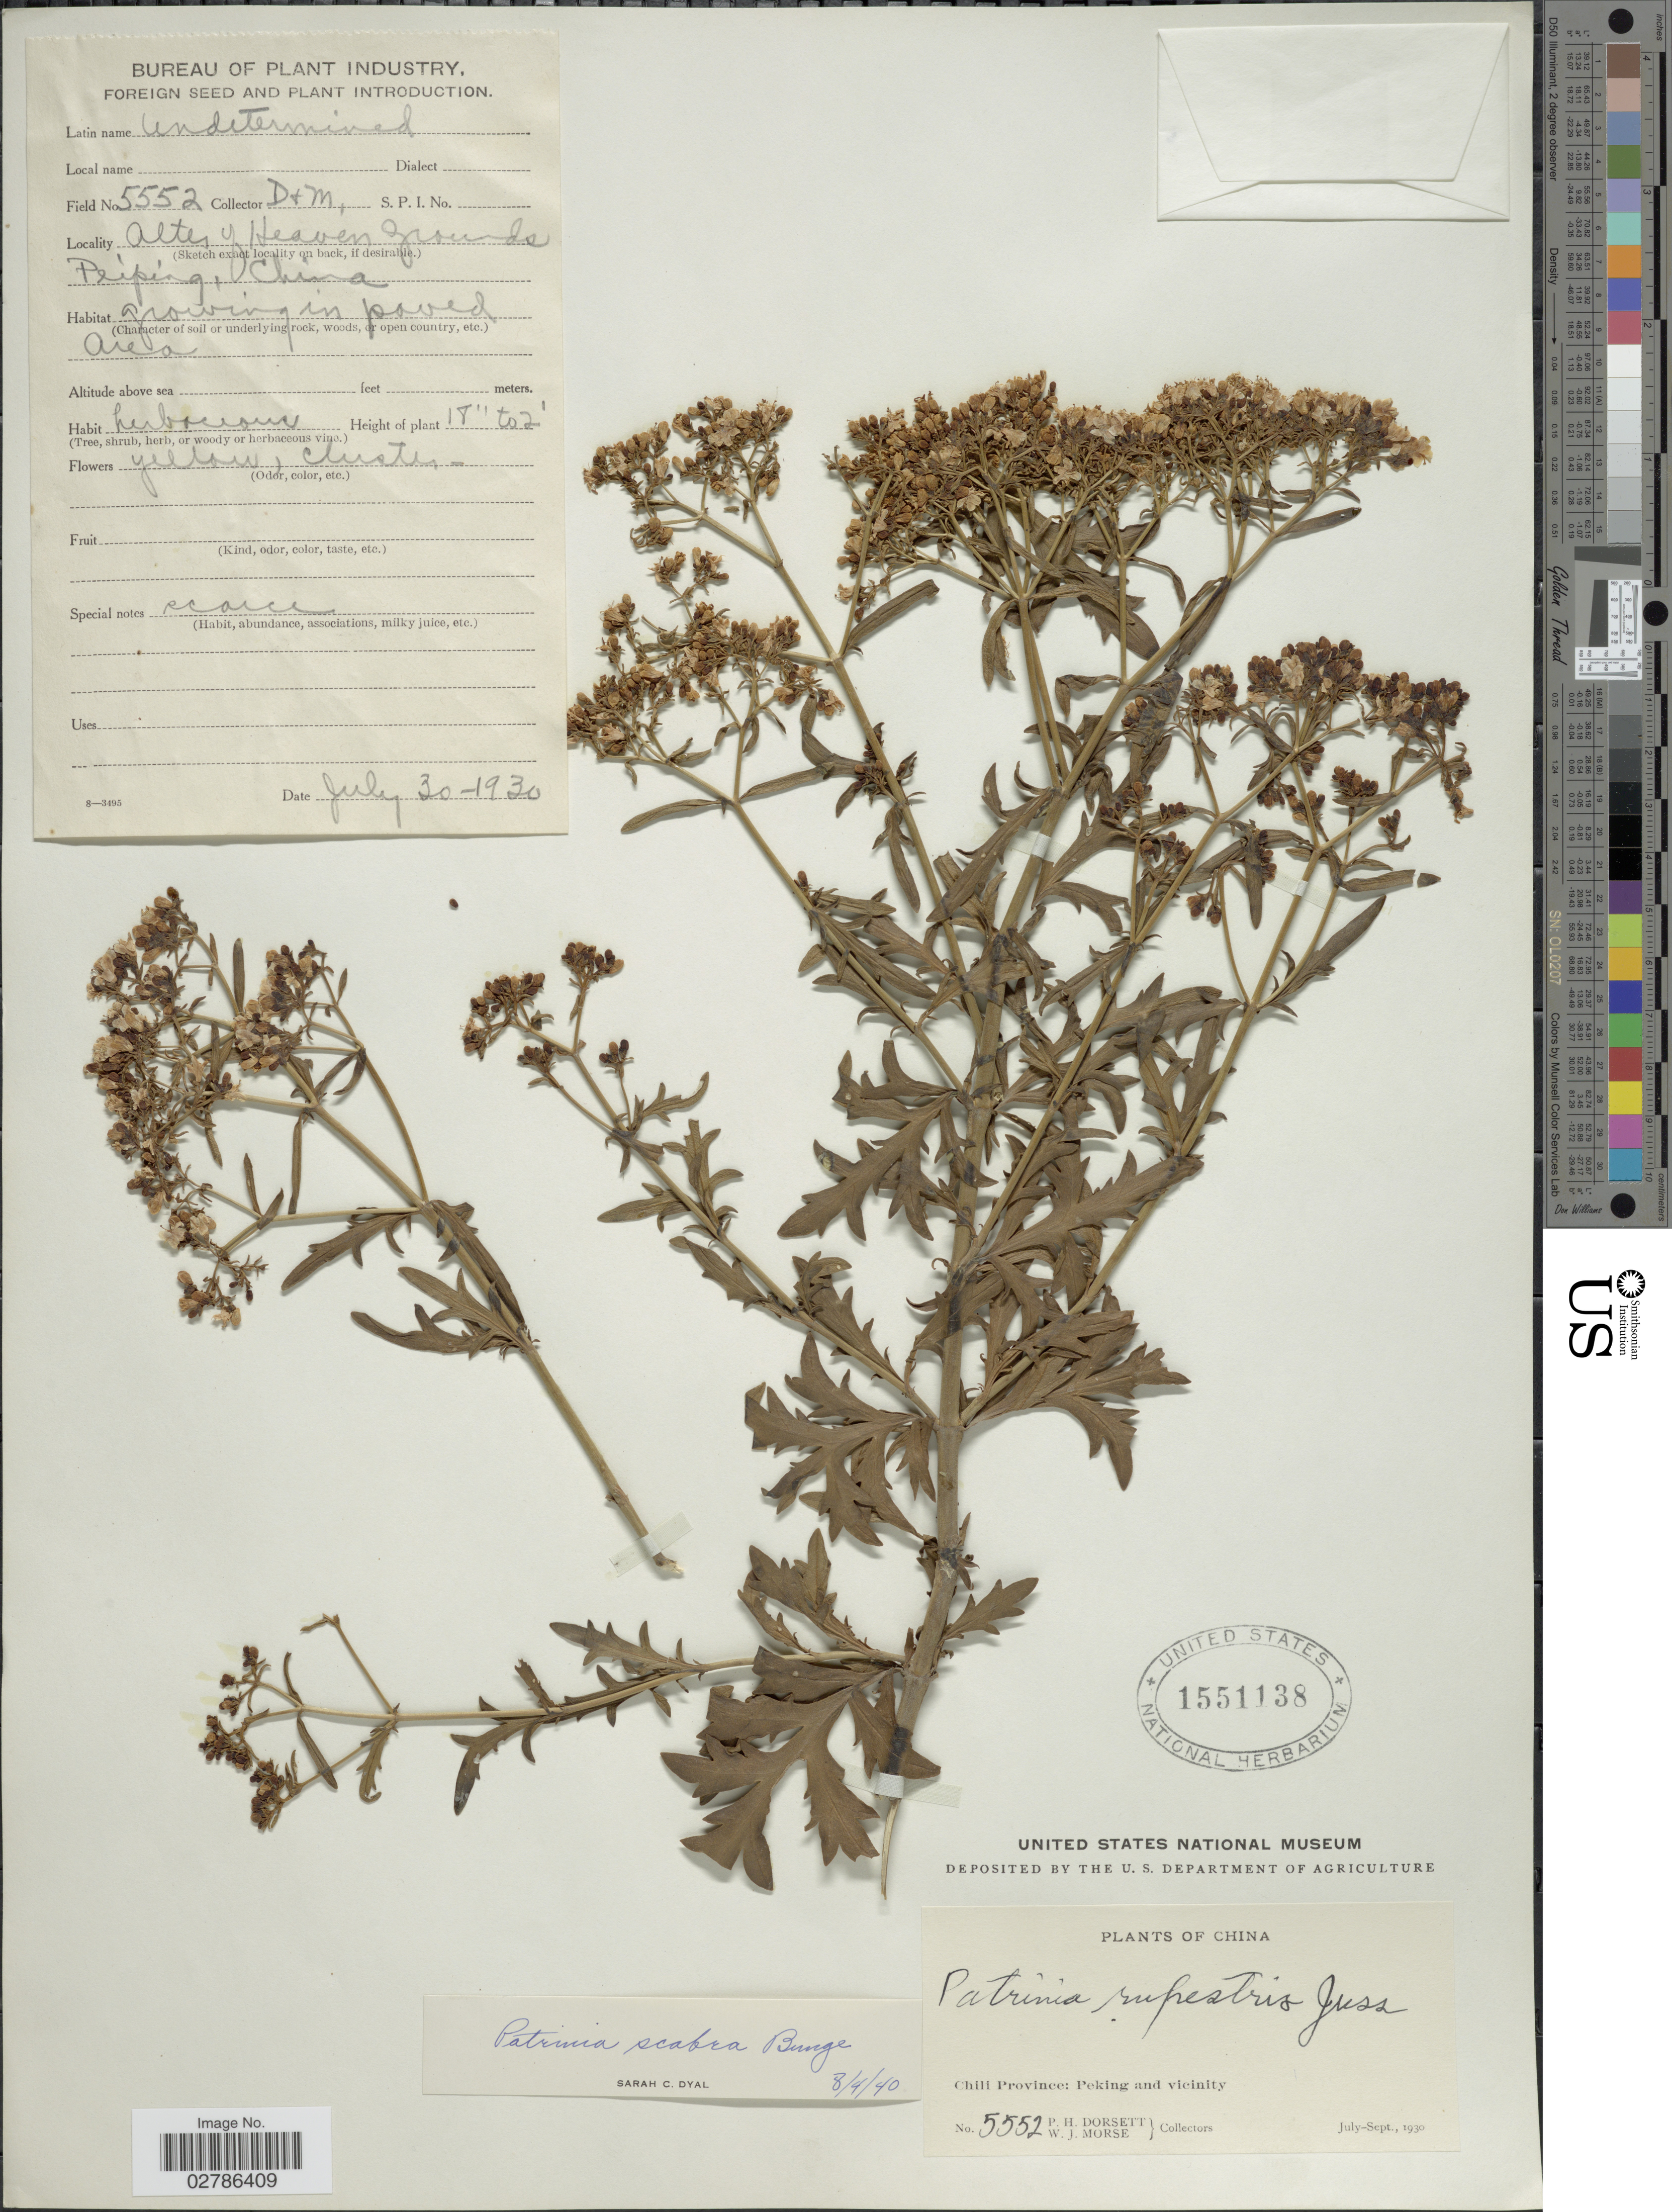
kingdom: Plantae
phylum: Tracheophyta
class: Magnoliopsida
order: Dipsacales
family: Caprifoliaceae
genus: Patrinia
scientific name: Patrinia scabra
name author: Bunge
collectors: P. H. Dorsett & W. J. Morse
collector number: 5552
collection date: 1930-07-30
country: China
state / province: Beijing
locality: Chili Province, Peking and vicinity, Altes y Heaven grounds, Peiking.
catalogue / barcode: US 1551138